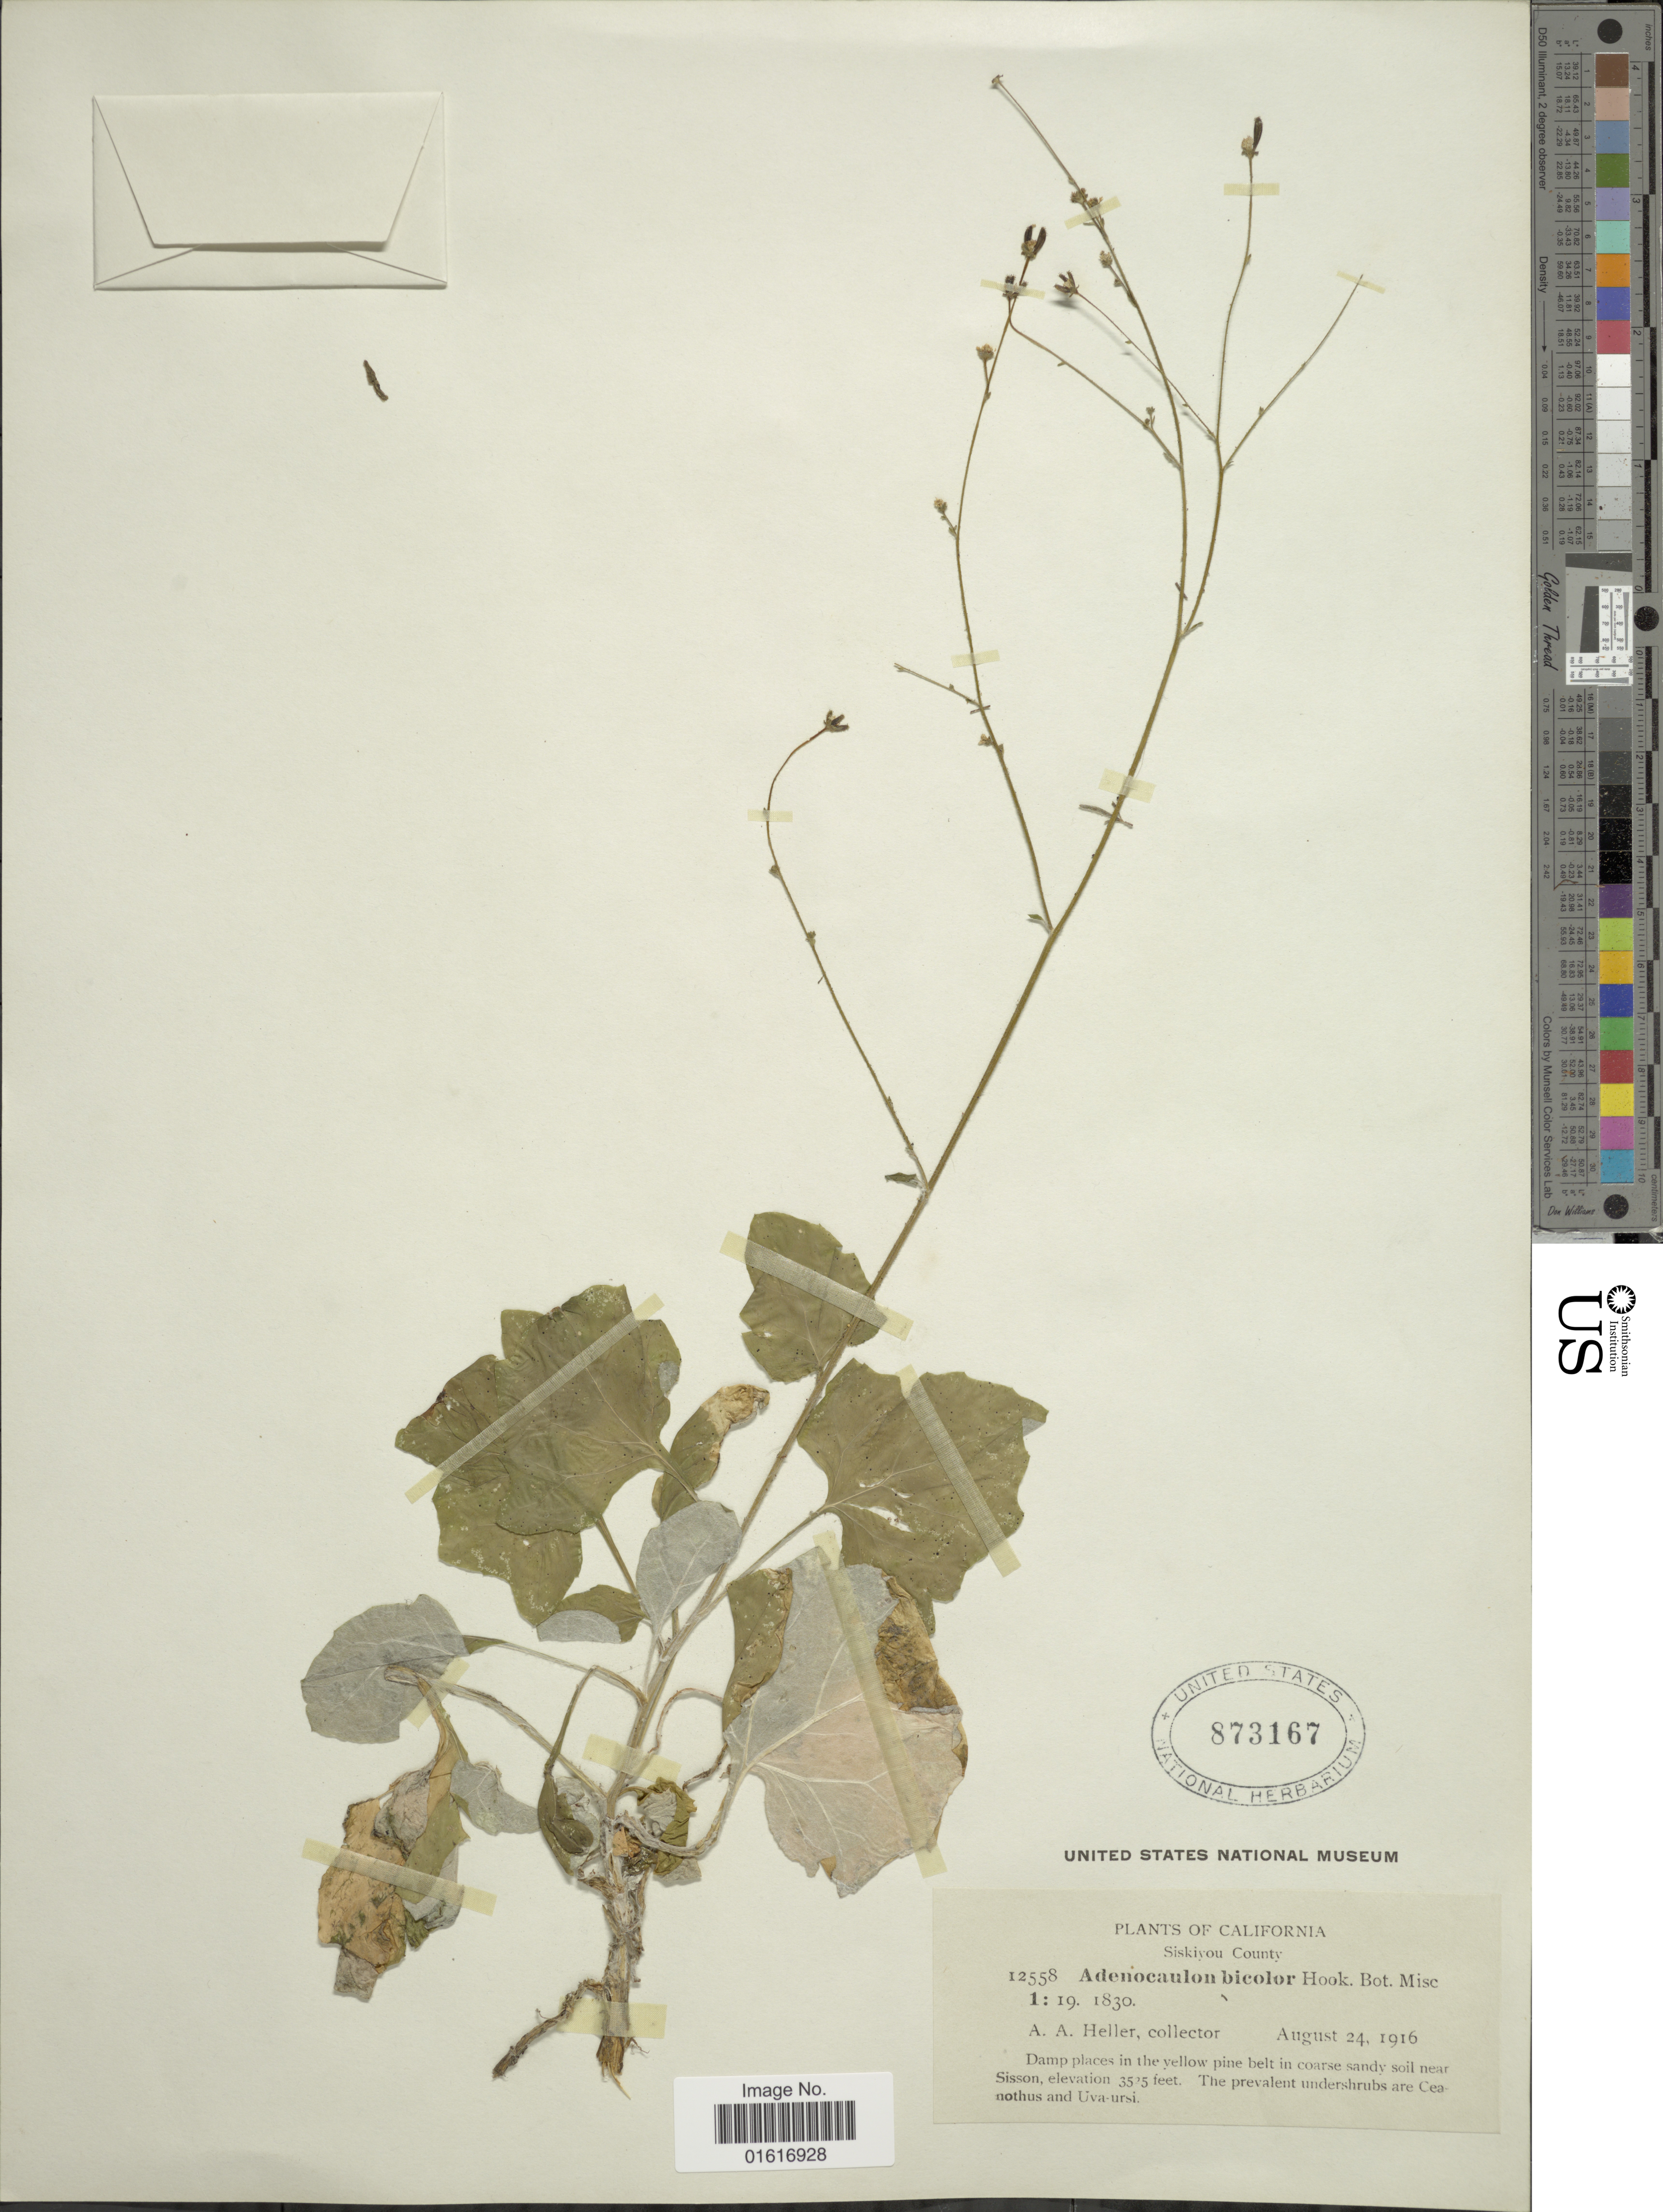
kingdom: Plantae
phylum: Tracheophyta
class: Magnoliopsida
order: Asterales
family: Asteraceae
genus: Adenocaulon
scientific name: Adenocaulon bicolor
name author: Hook.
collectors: A. A. Heller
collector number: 12558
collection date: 1916-08-24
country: United States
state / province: California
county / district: Siskiyou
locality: Siskiyou County, Damp places in the yellow pine belt in coarse sandy soil near Sission.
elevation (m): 1074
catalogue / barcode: US 873167